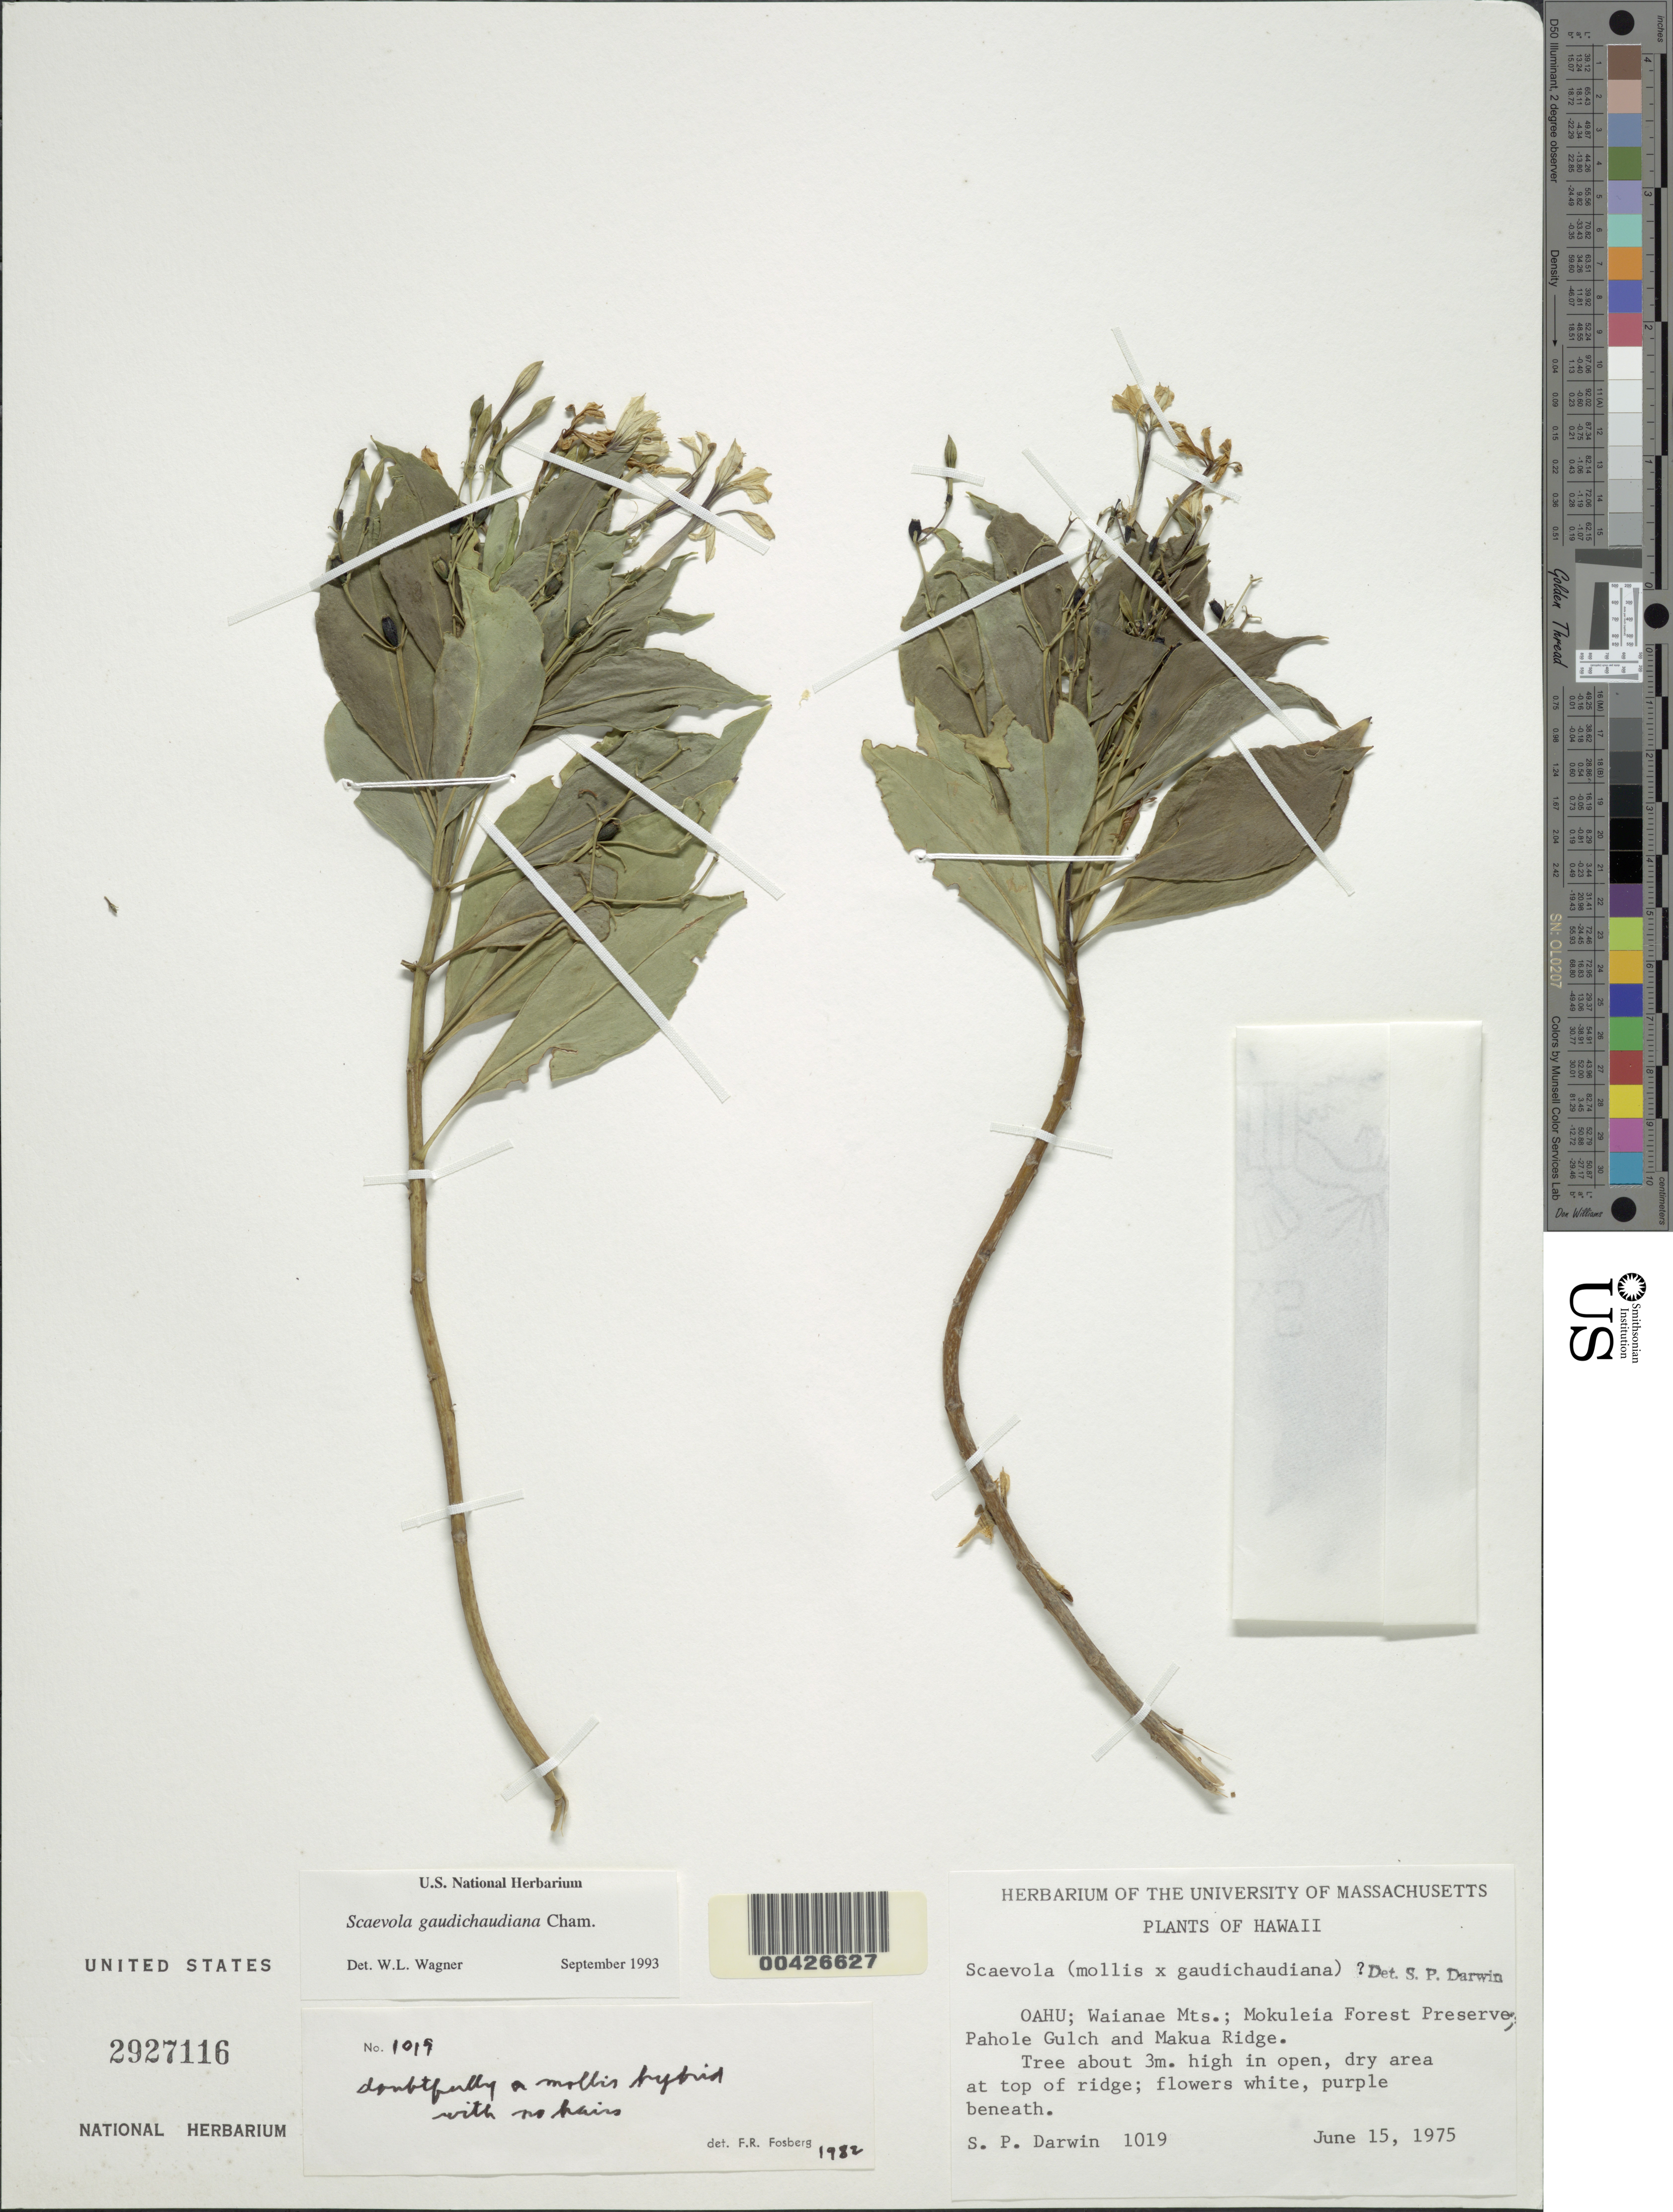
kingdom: Plantae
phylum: Tracheophyta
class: Magnoliopsida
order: Asterales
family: Goodeniaceae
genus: Scaevola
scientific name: Scaevola gaudichaudiana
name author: Cham.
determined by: Wagner, W. L., (BOT), Smithsonian Institution - National Museum of Natural History (UNITED STATES)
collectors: S. P. Darwin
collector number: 1019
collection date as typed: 15 Jun 1975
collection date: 1975-06-15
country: United States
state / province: Hawaii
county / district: Honolulu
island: Oahu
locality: Oahu: Waianae Mts.; Mokuleia Forest Preserve; Pahole Gulch and Makua Ridge.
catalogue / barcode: US 2927116